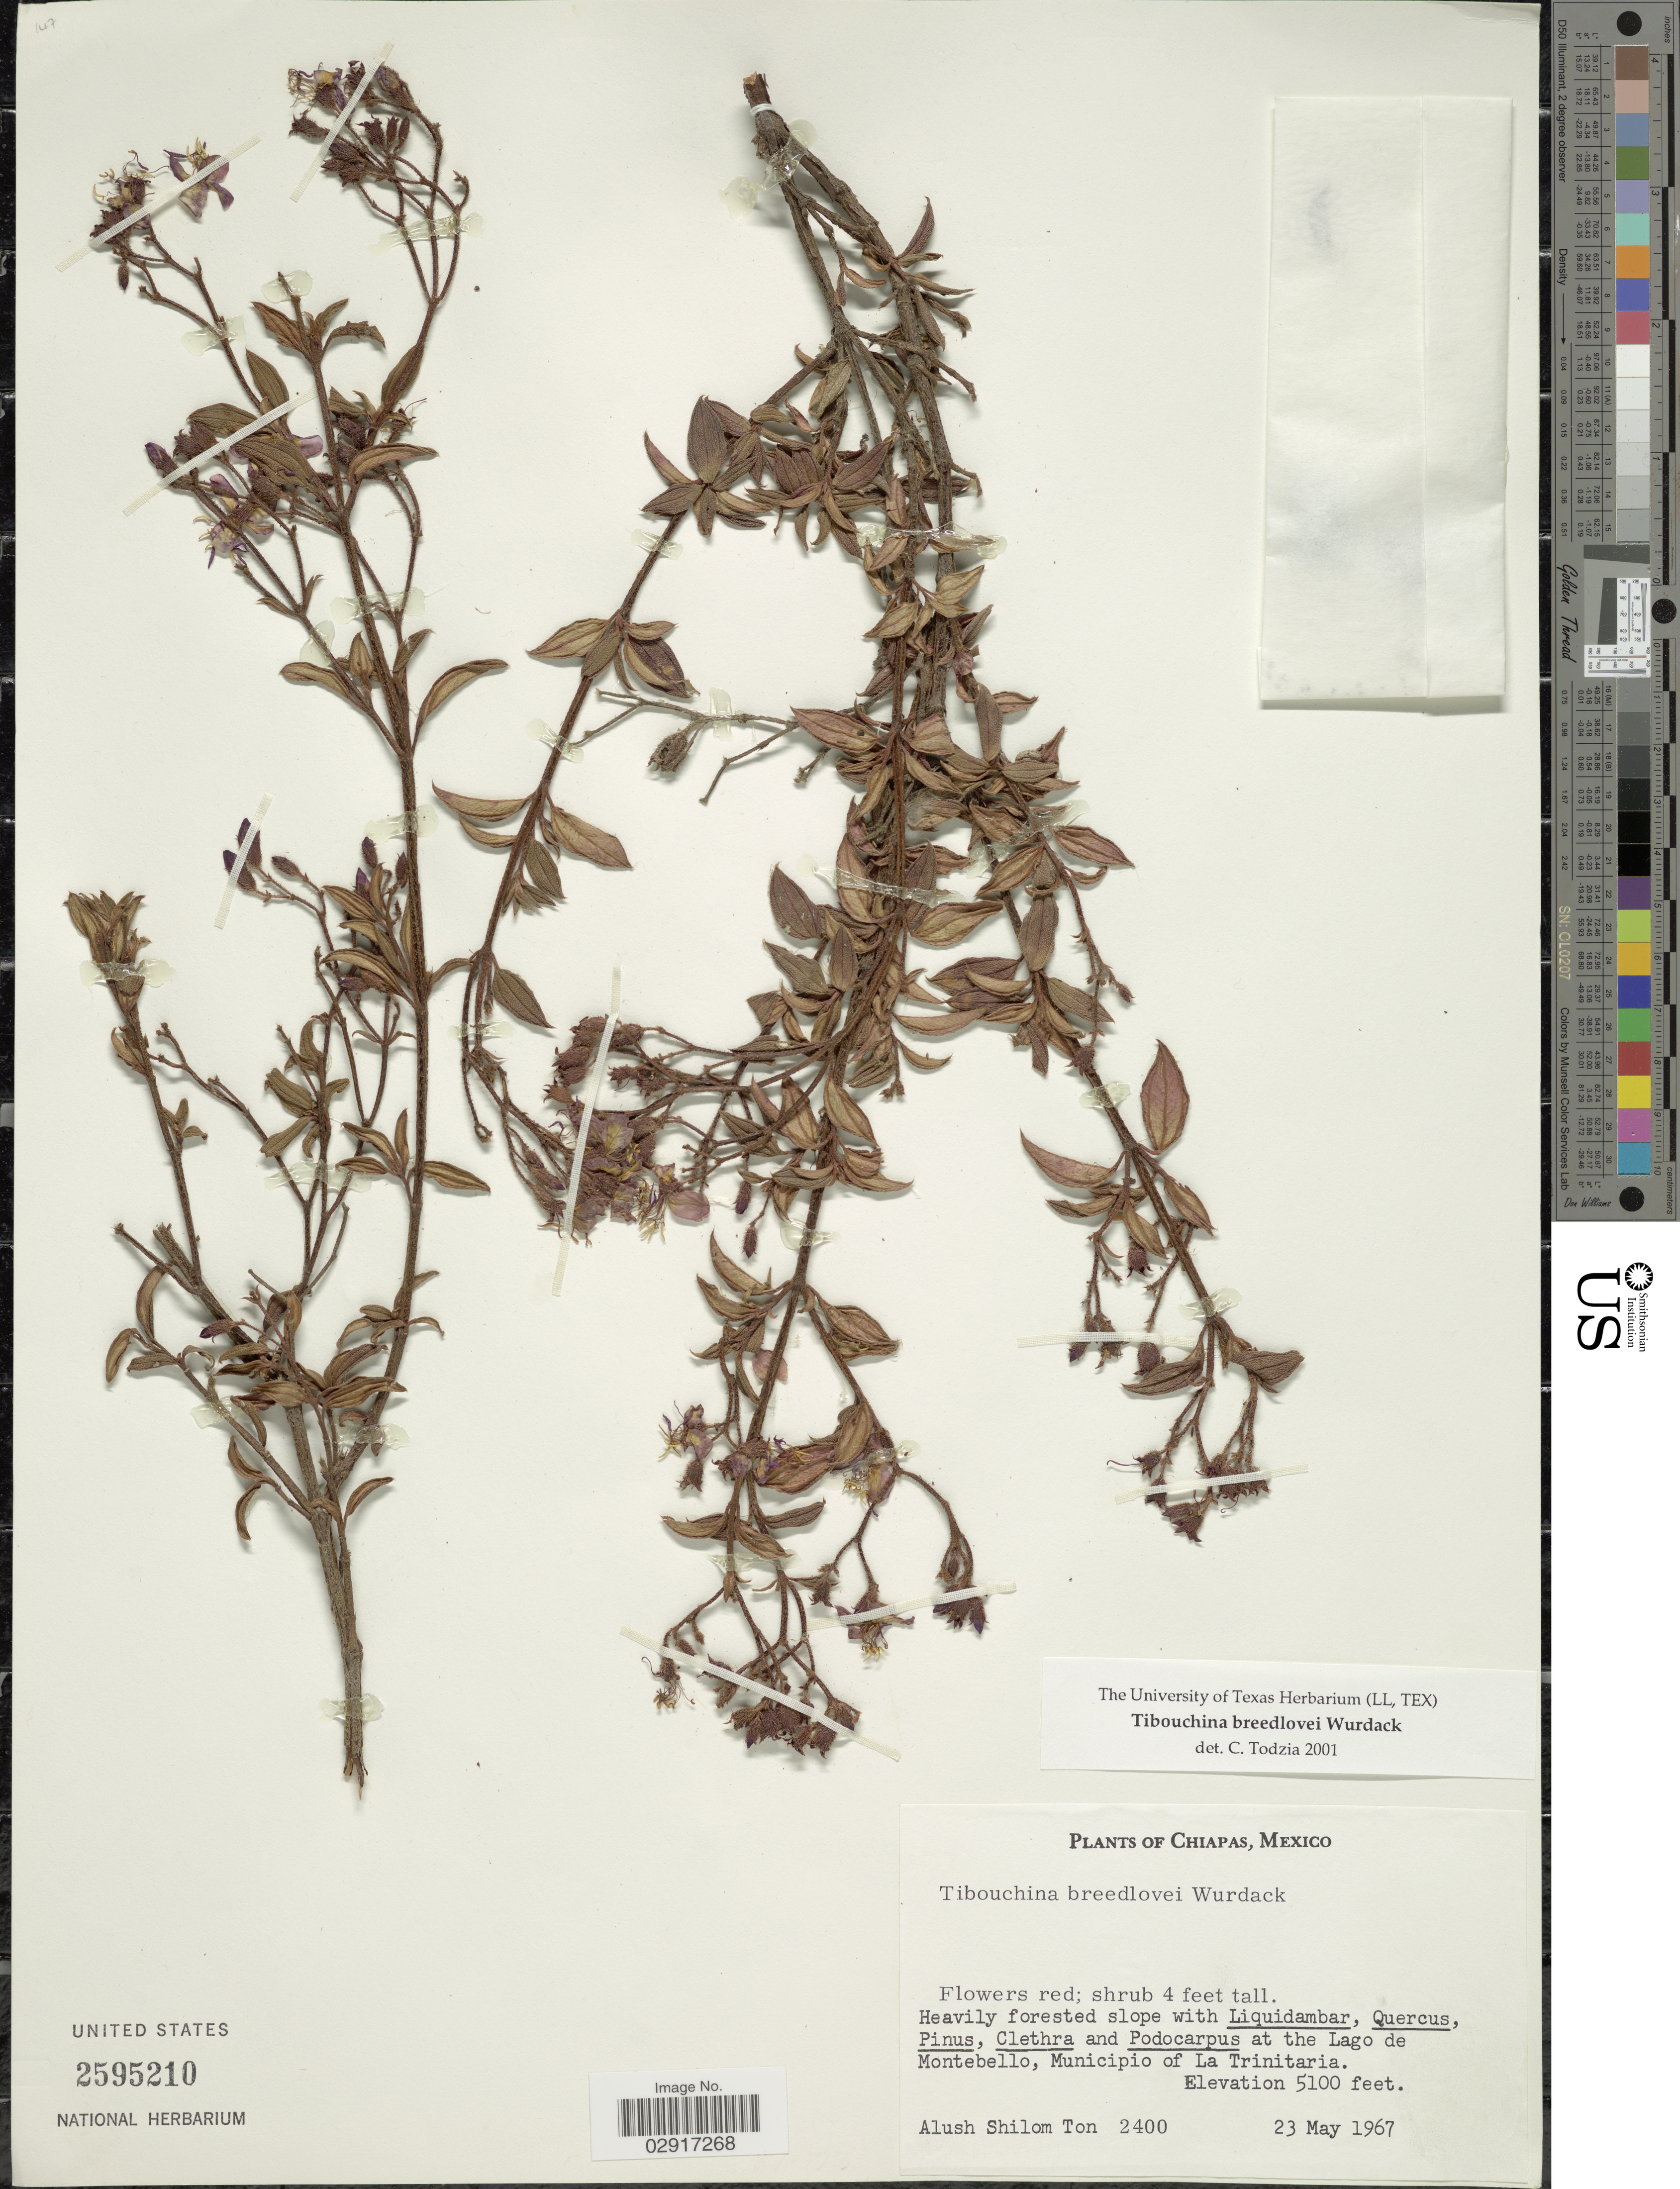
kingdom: Plantae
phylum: Tracheophyta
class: Magnoliopsida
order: Myrtales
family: Melastomataceae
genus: Heterocentron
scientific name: Heterocentron breedlovei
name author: (Wurdack) P.J.F. Guim. & Michelang.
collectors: A. S. Ton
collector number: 2400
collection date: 1967-05-23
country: Mexico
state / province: Chiapas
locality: At the Lago de Montebello, Municipio of La Trinitaria.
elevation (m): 1554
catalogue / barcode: US 2595210